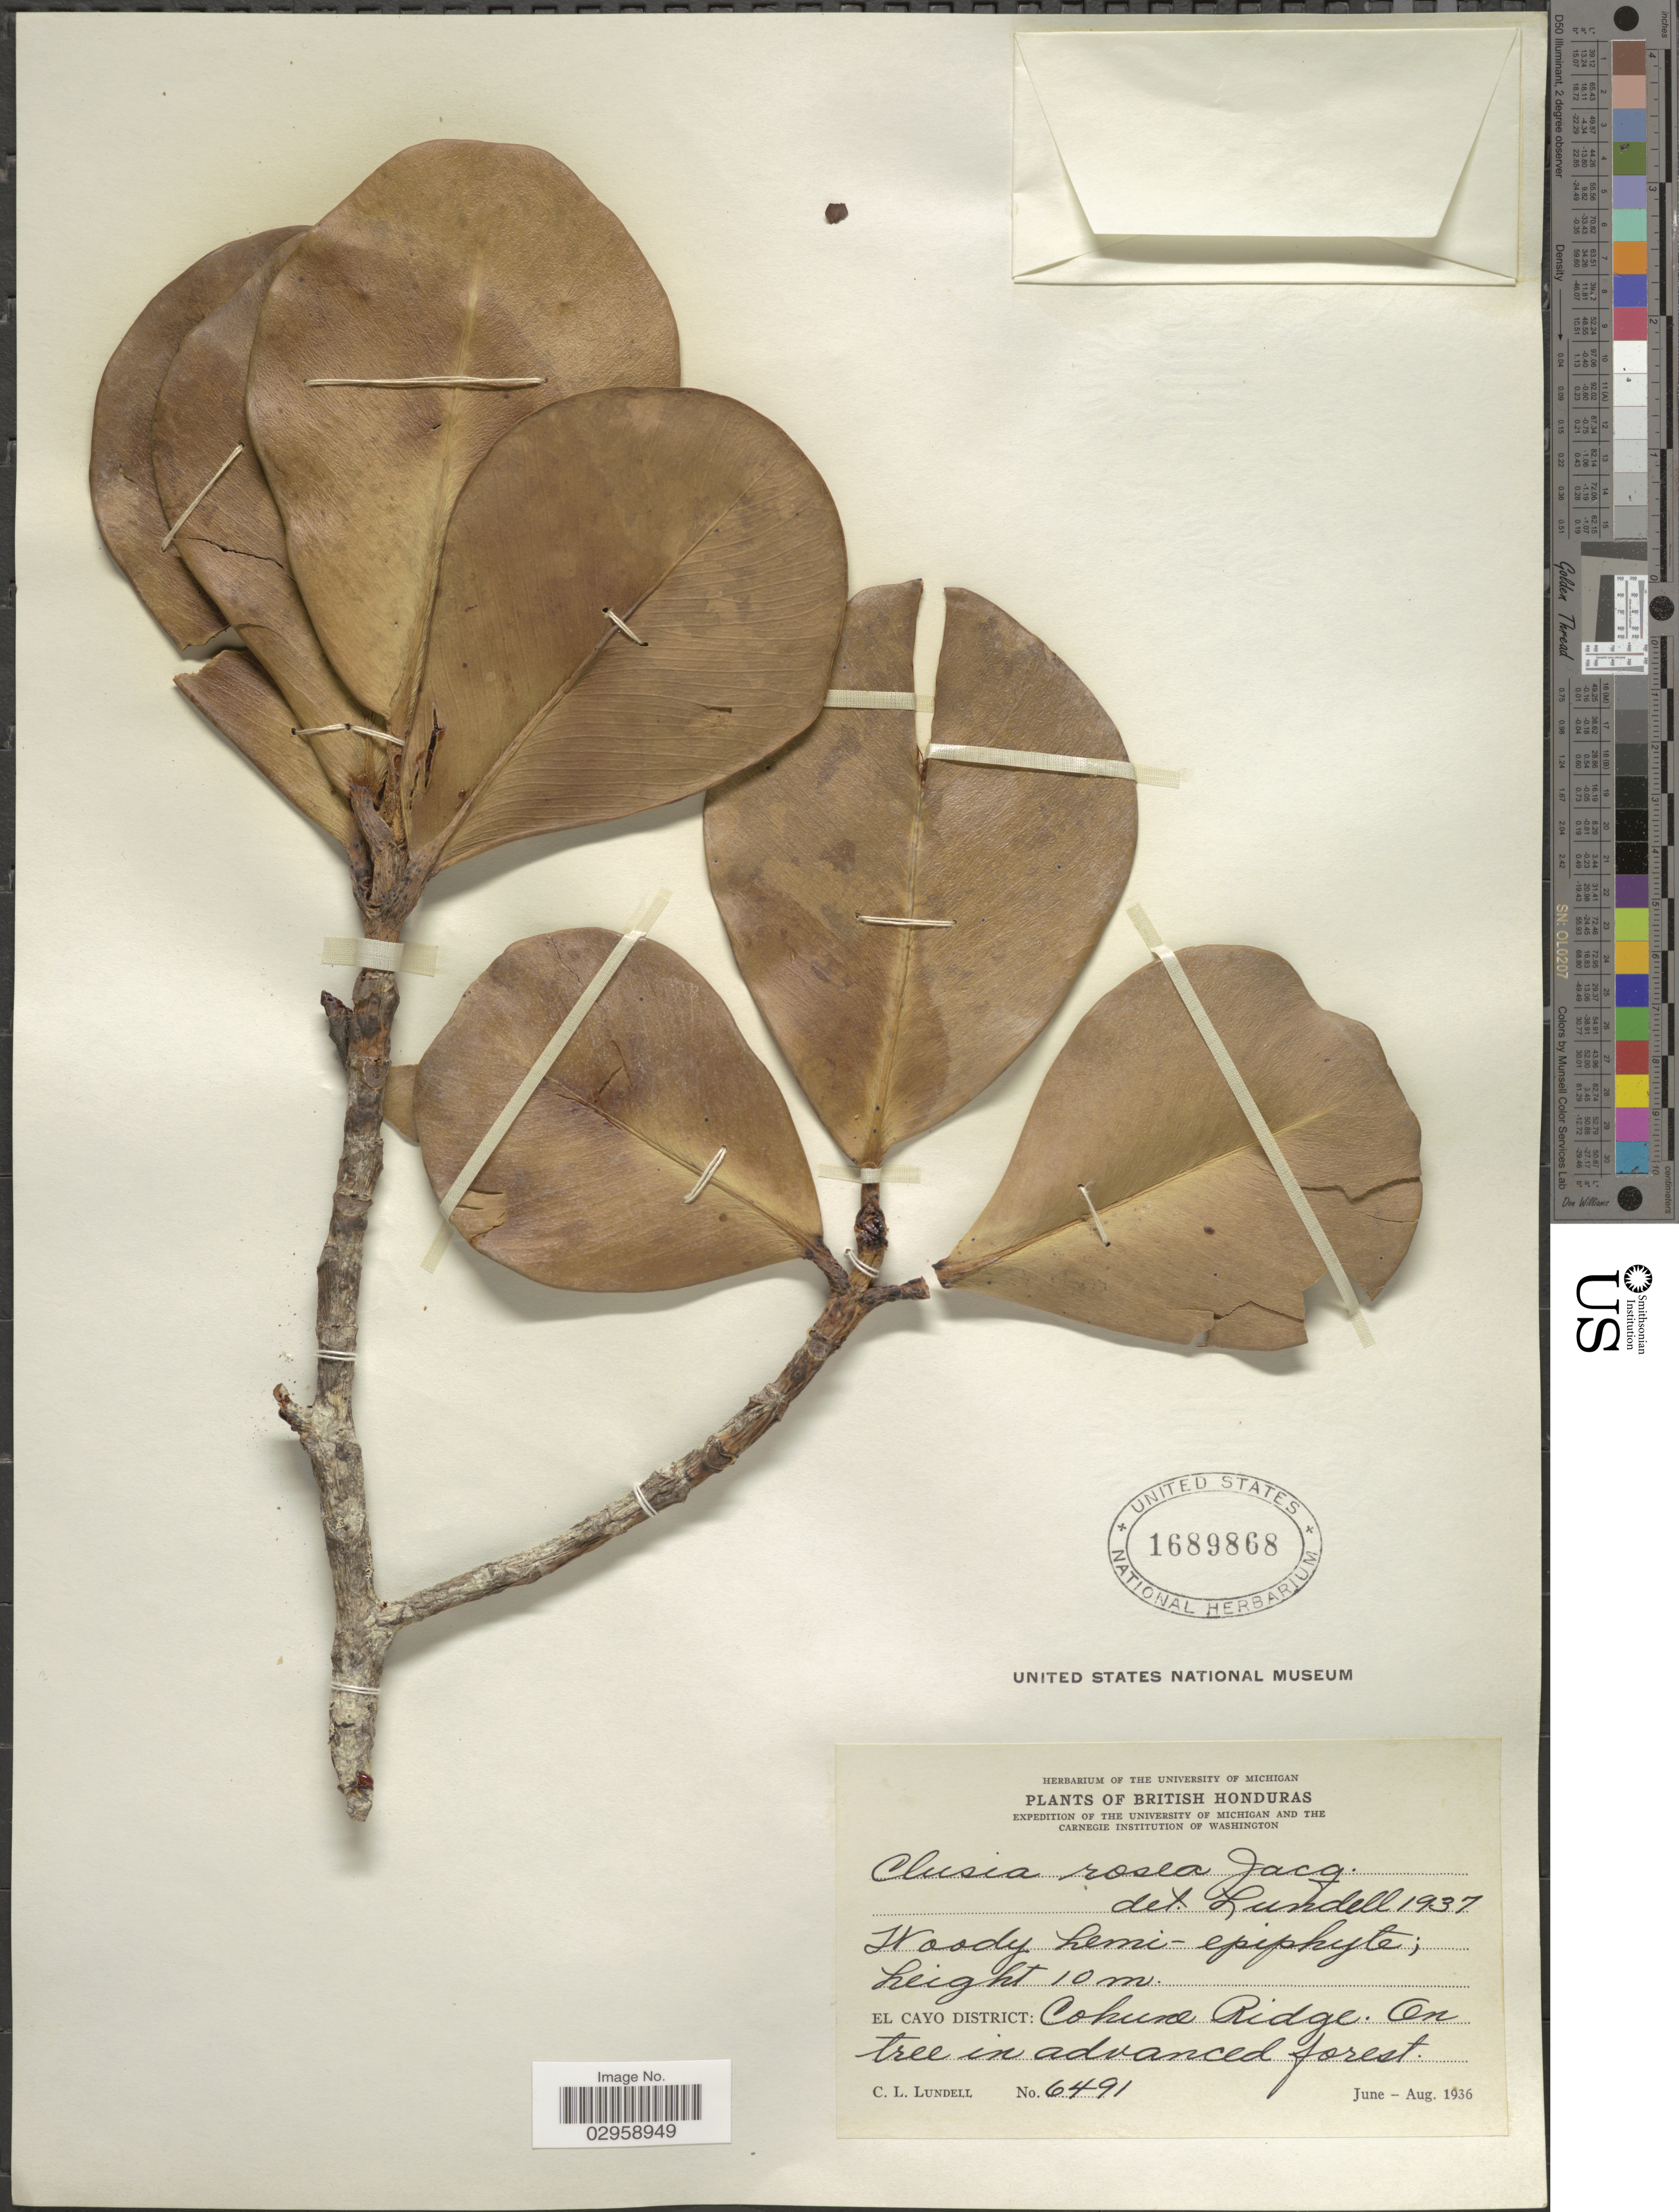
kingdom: Plantae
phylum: Tracheophyta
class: Magnoliopsida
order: Malpighiales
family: Clusiaceae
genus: Clusia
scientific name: Clusia rosea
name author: Jacq.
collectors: C. L. Lundell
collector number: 6491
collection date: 1936-06/1936-08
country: Belize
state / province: Cayo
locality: El Cayo District: Cohune Ridge. British Honduras.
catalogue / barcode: US 1689868